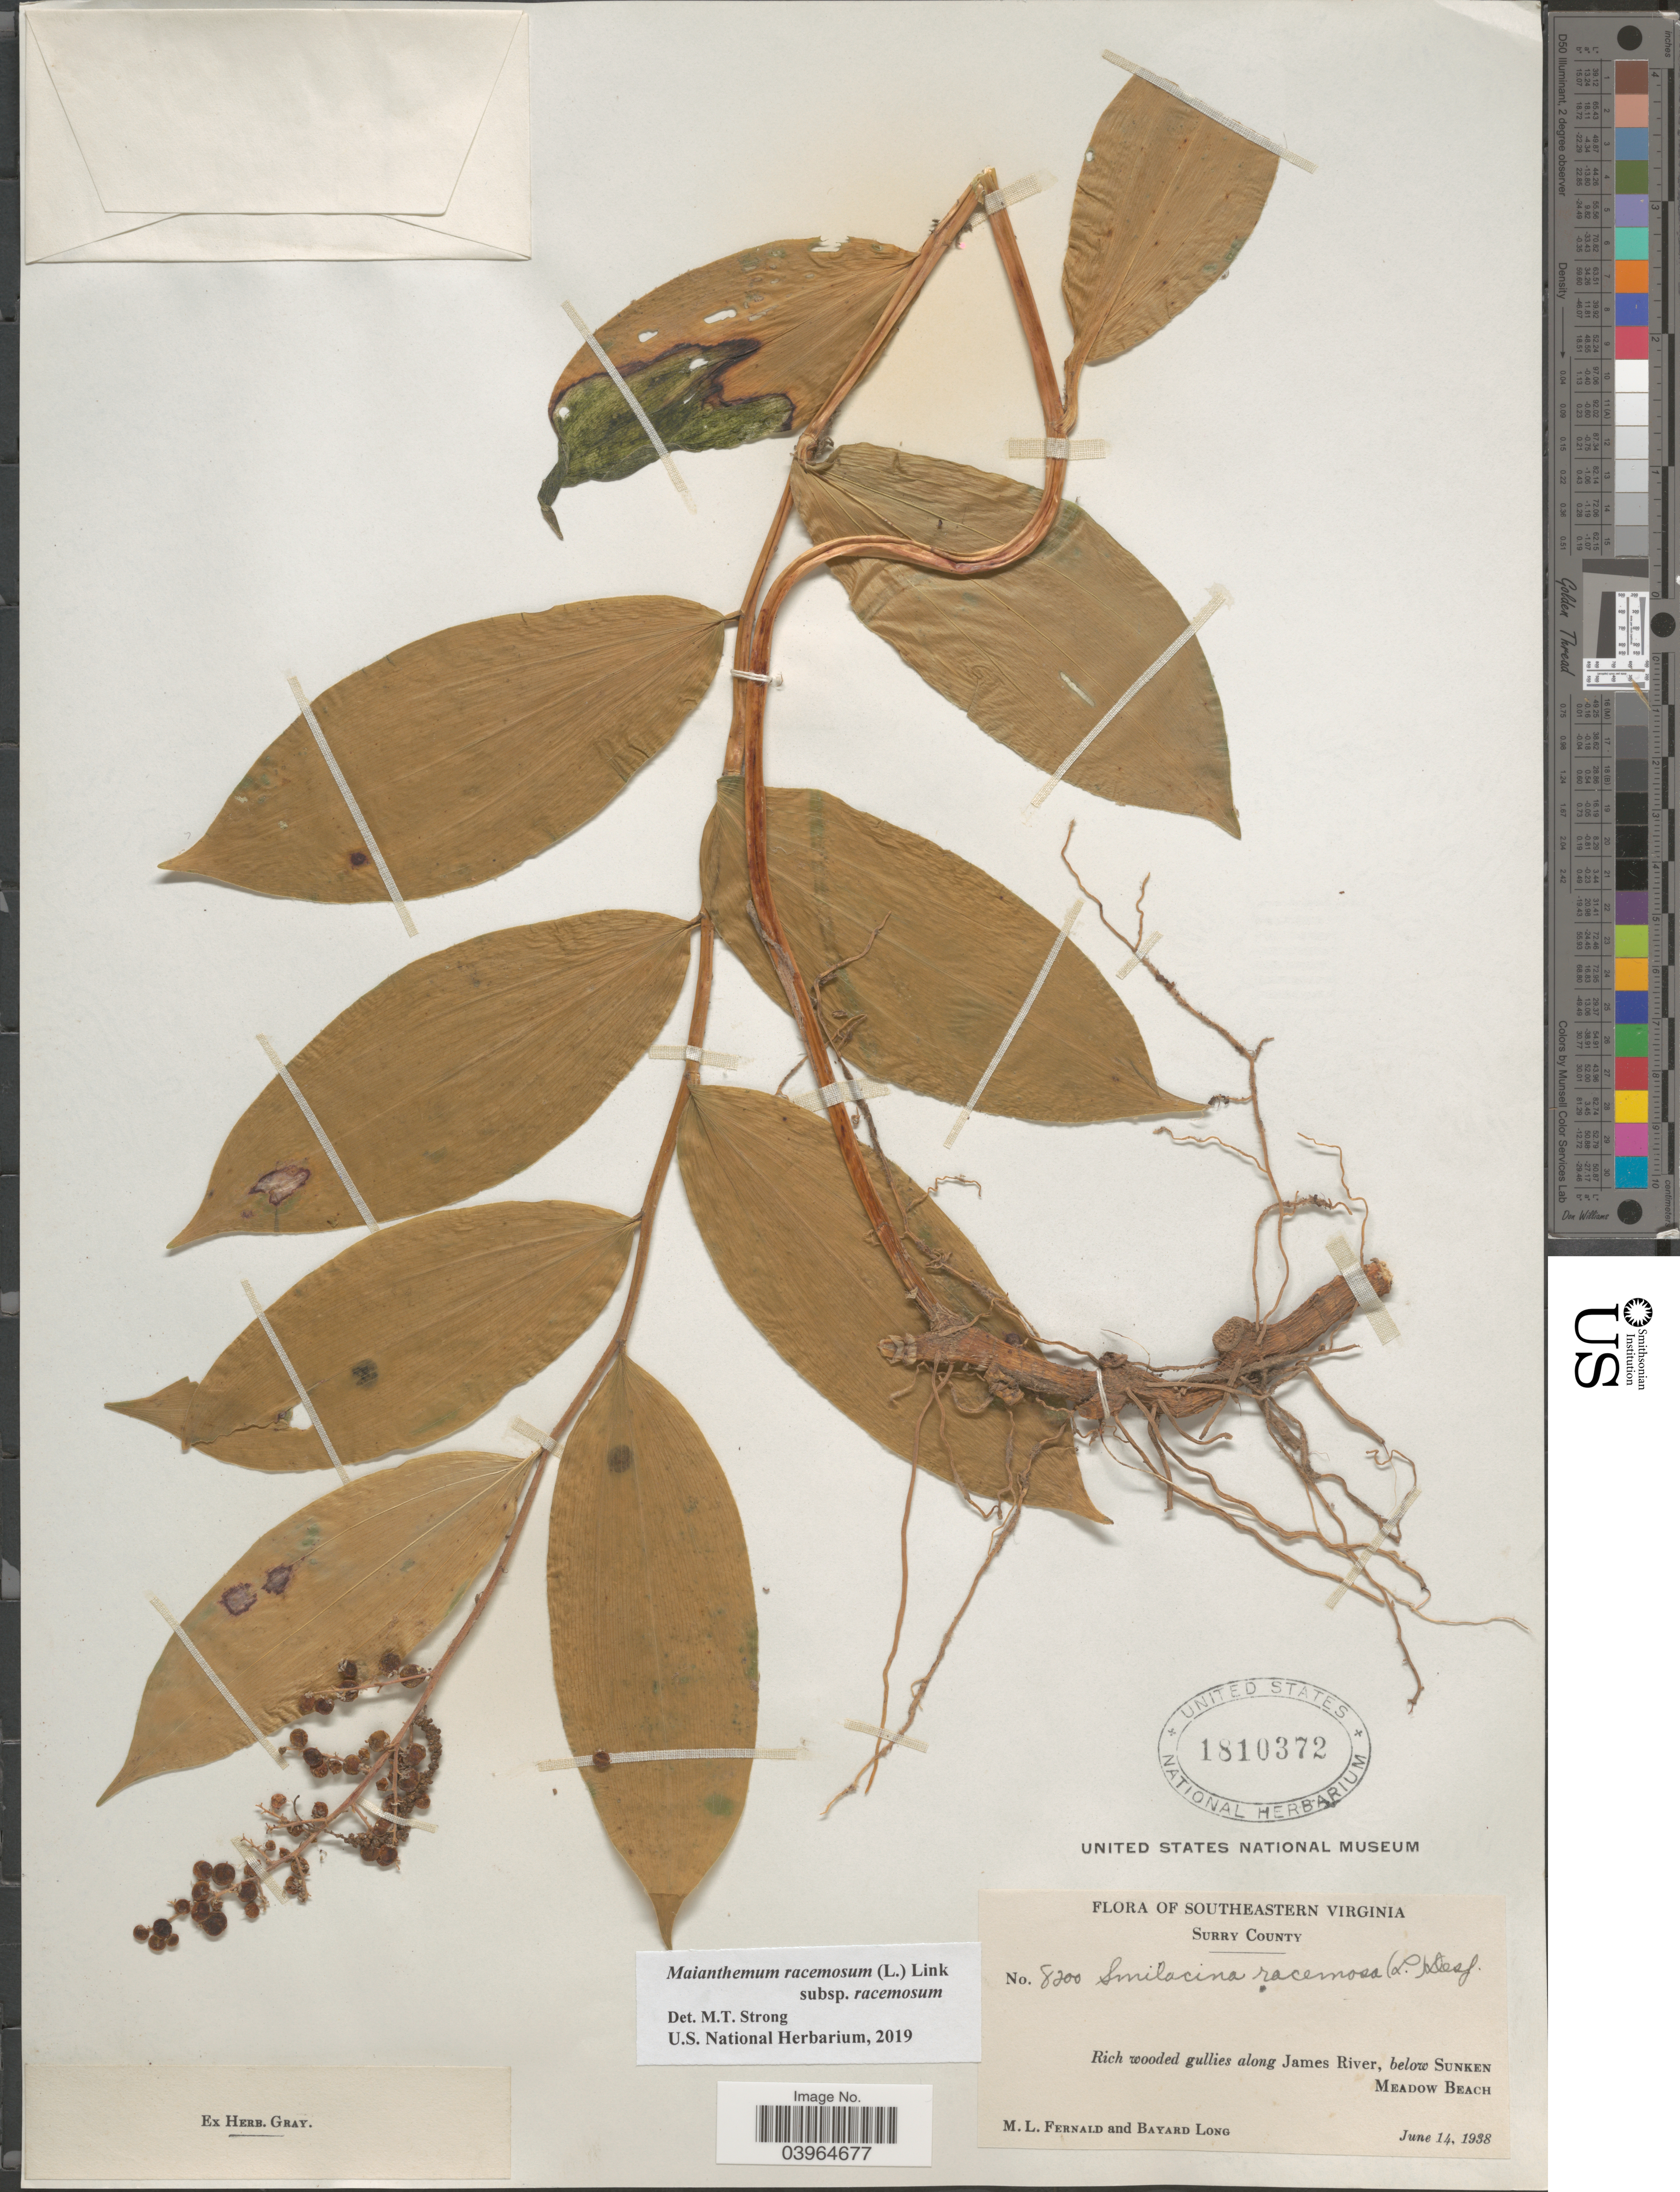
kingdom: Plantae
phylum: Tracheophyta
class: Liliopsida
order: Asparagales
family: Asparagaceae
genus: Maianthemum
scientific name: Maianthemum racemosum subsp. racemosum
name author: (L.) Link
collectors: M. L. Fernald & B. Long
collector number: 8200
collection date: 1933-06-14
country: United States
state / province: Virginia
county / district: Surry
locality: Southeastern Virginia. Surry County. Rich wooded gullies along James River, below Sunken. Meadow Beach.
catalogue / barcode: US 1810372